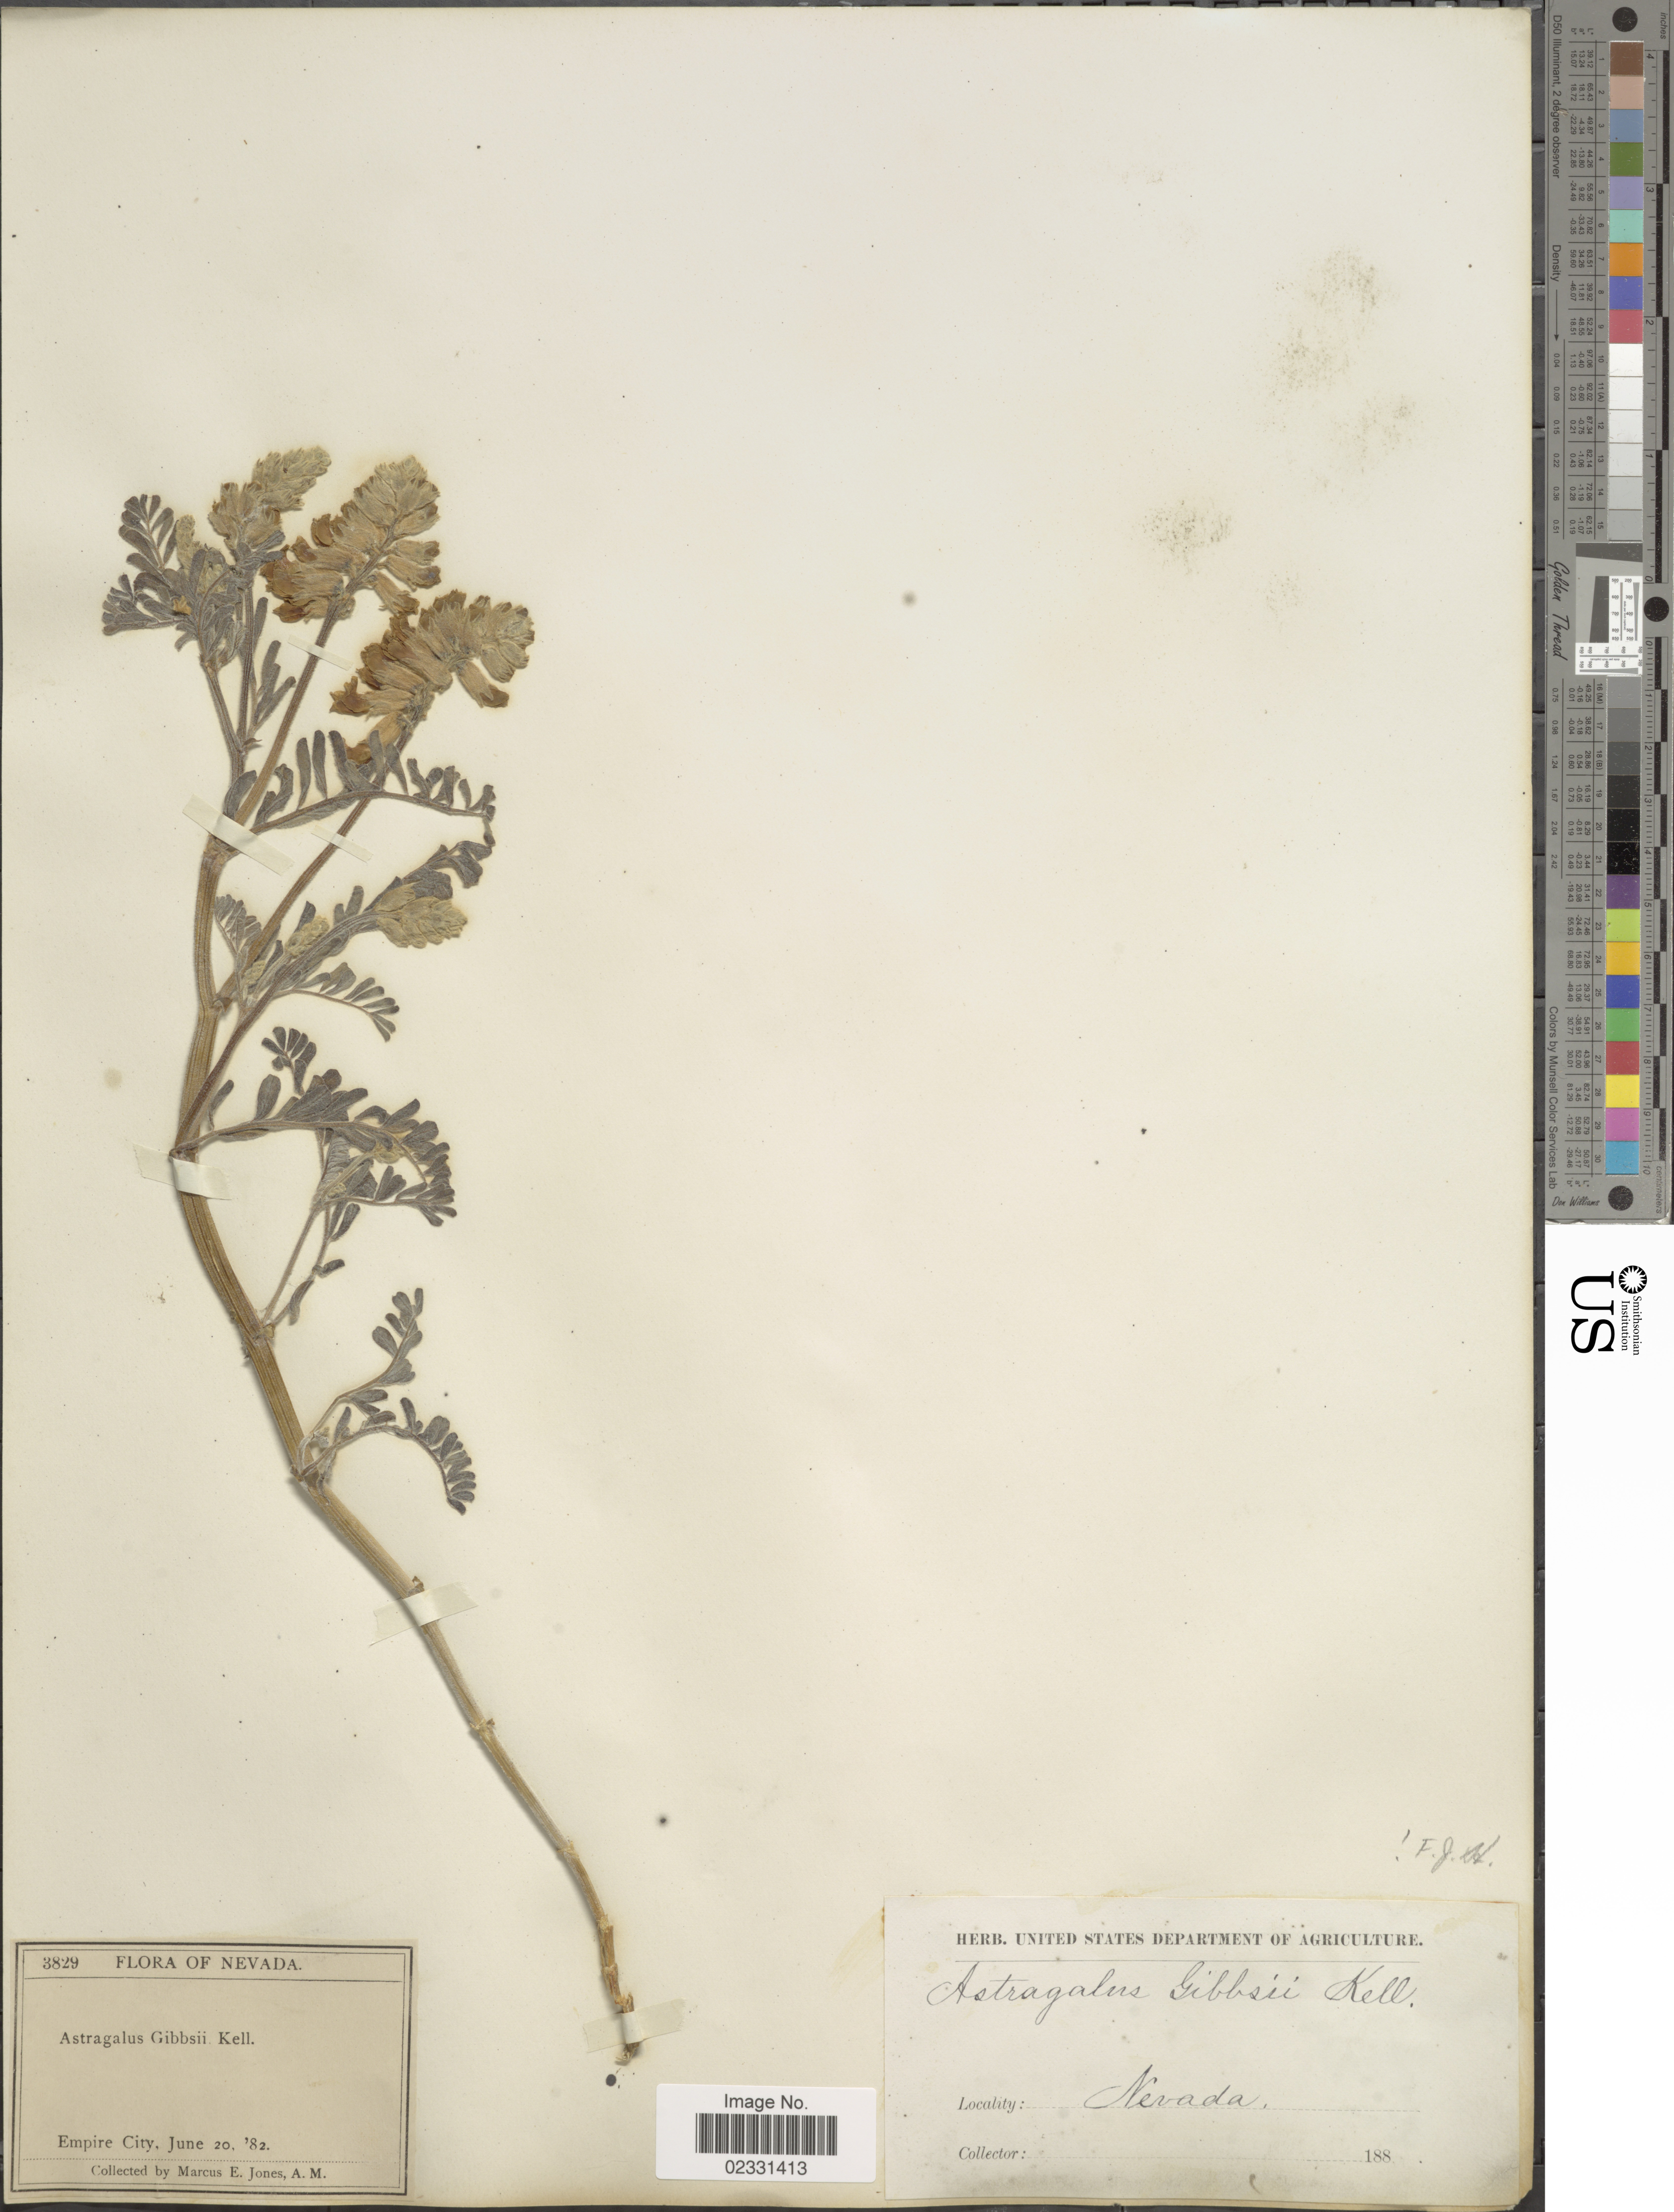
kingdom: Plantae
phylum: Tracheophyta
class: Magnoliopsida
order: Fabales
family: Fabaceae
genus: Astragalus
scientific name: Astragalus gibbsii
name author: Kellogg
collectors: M. E. Jones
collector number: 3829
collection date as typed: Transcribed d/m/y: 20/6/82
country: United States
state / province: Nevada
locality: Empire City